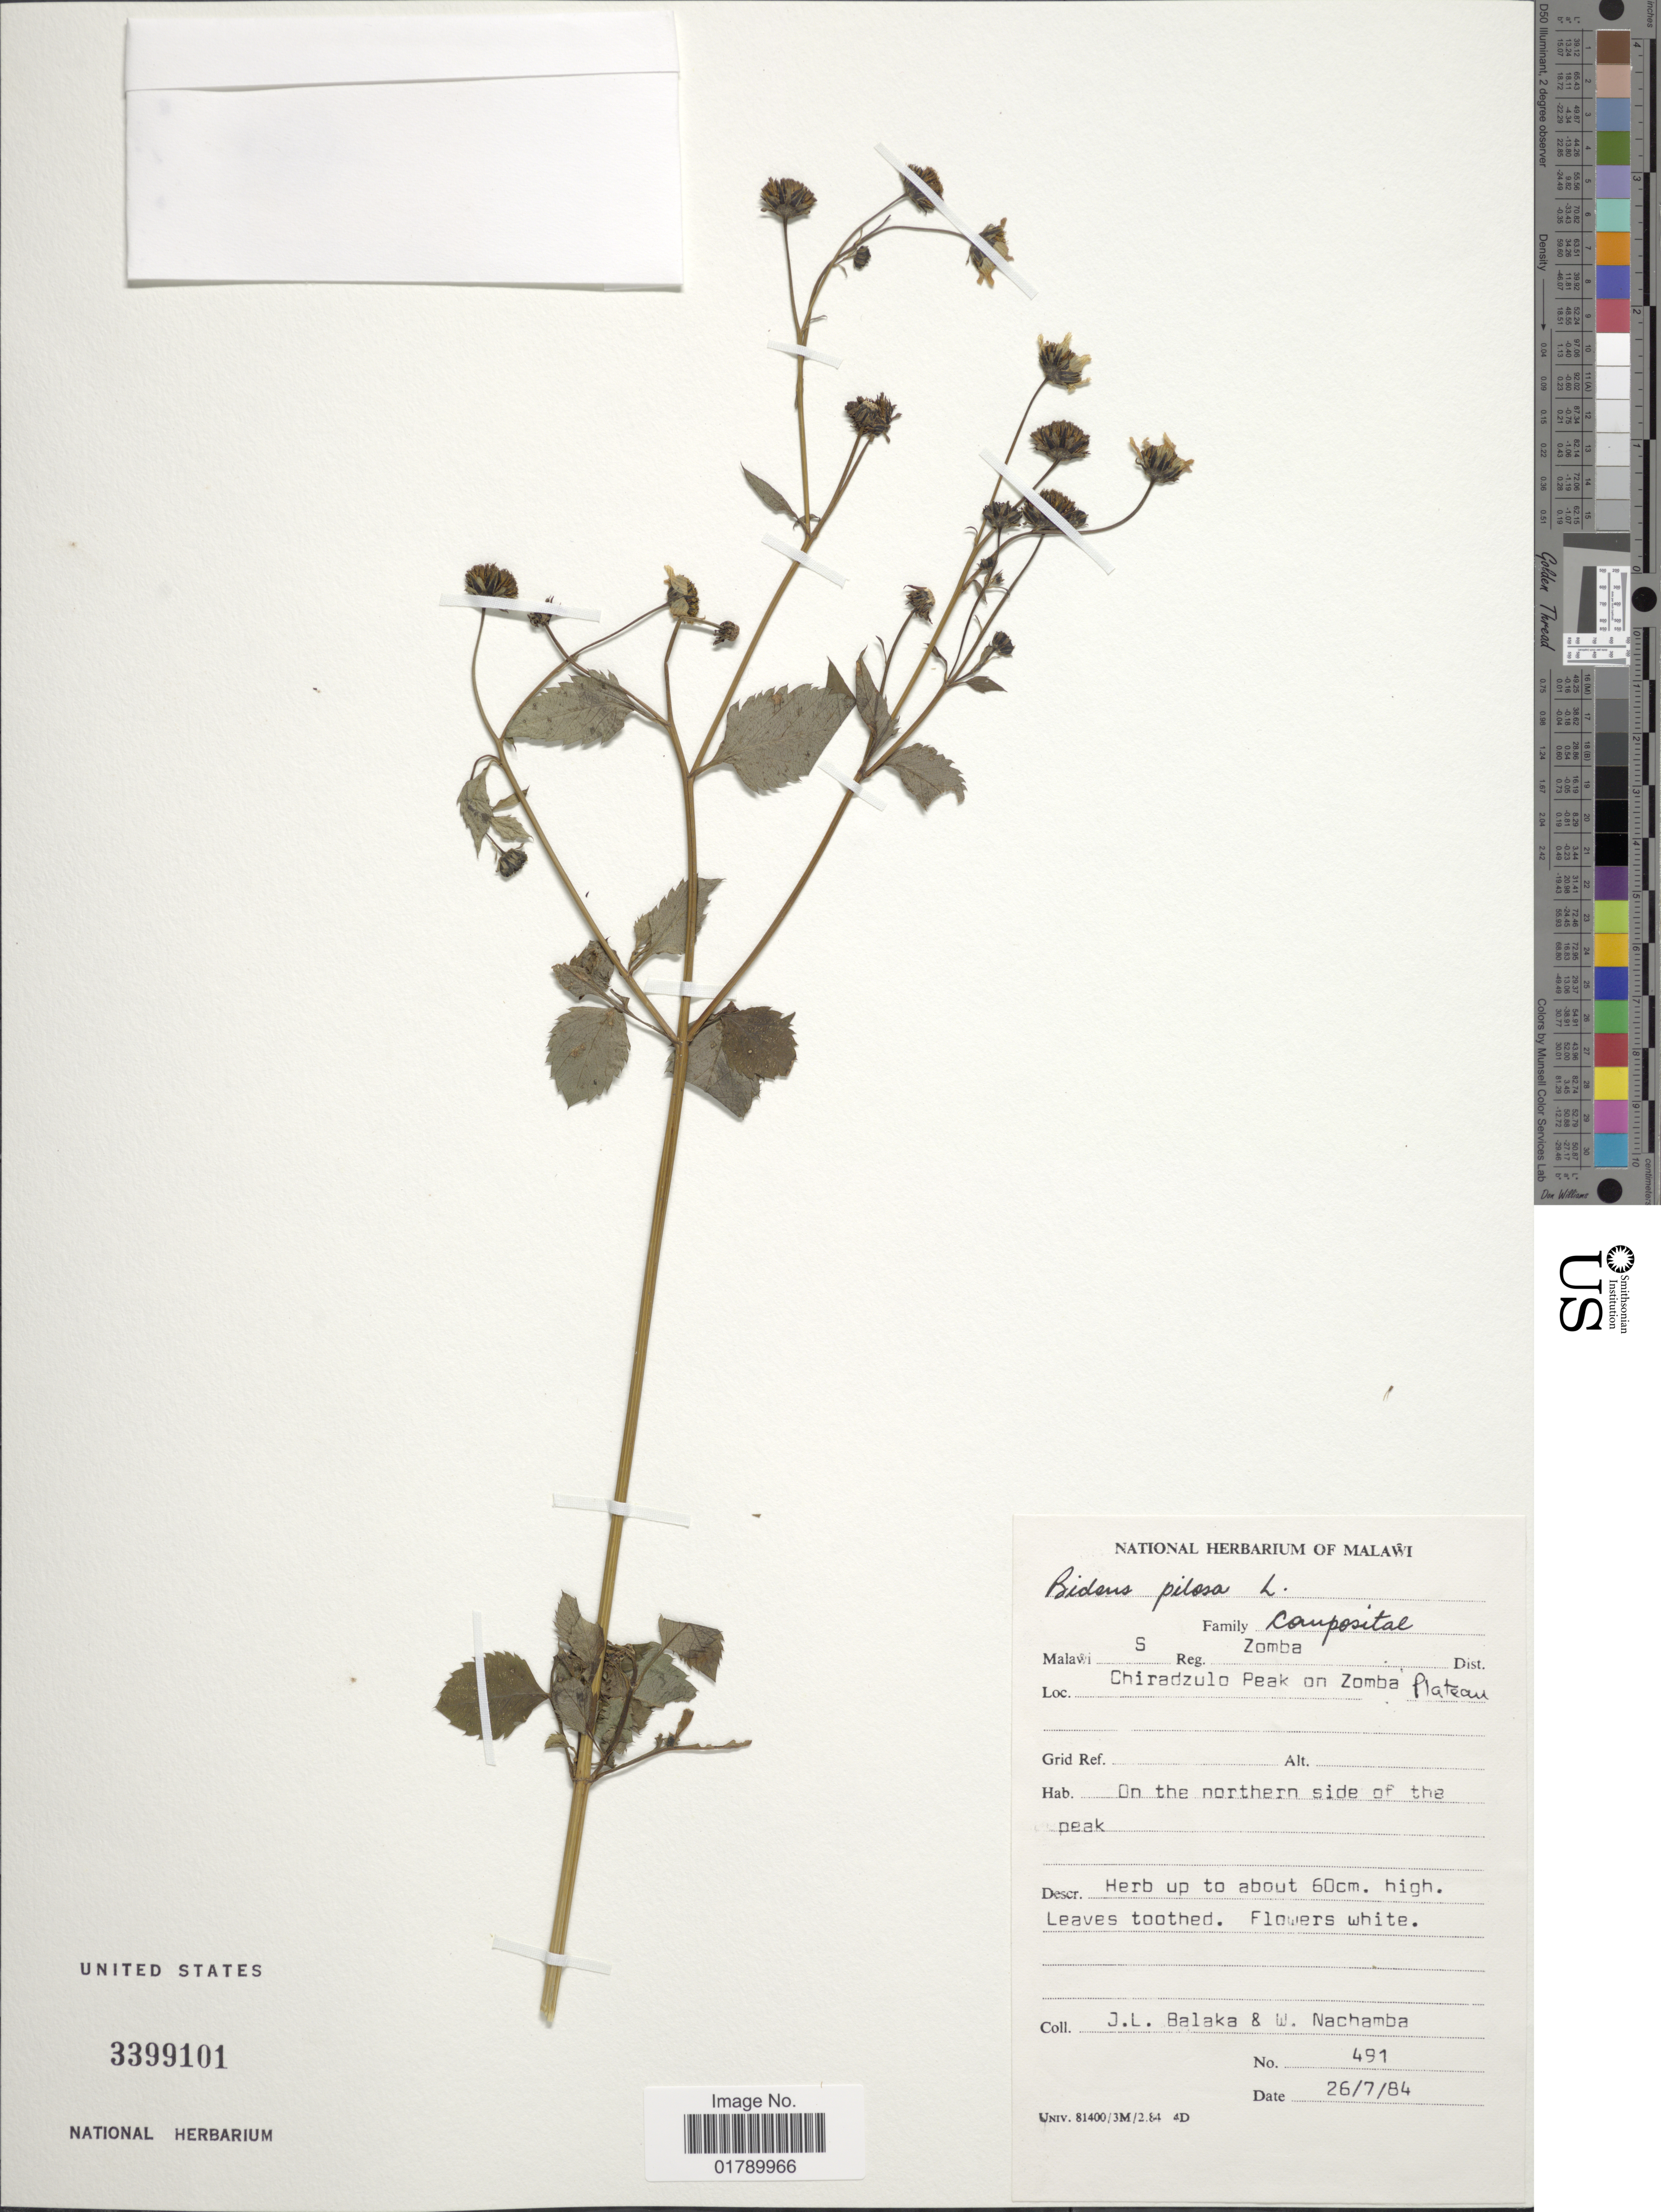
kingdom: Plantae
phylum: Tracheophyta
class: Magnoliopsida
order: Asterales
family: Asteraceae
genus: Bidens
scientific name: Bidens pinnatipartita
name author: (O. Hoffm.) Wild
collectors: J. Balaka & W. Nachamba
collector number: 492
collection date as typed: Transcribed d/m/y: 24/7/84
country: Malawi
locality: Malawi S Reg. Zomba Dist. Chiradzulu peak on Zomba Plateau. On the northern side of the peak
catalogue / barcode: US 3399101